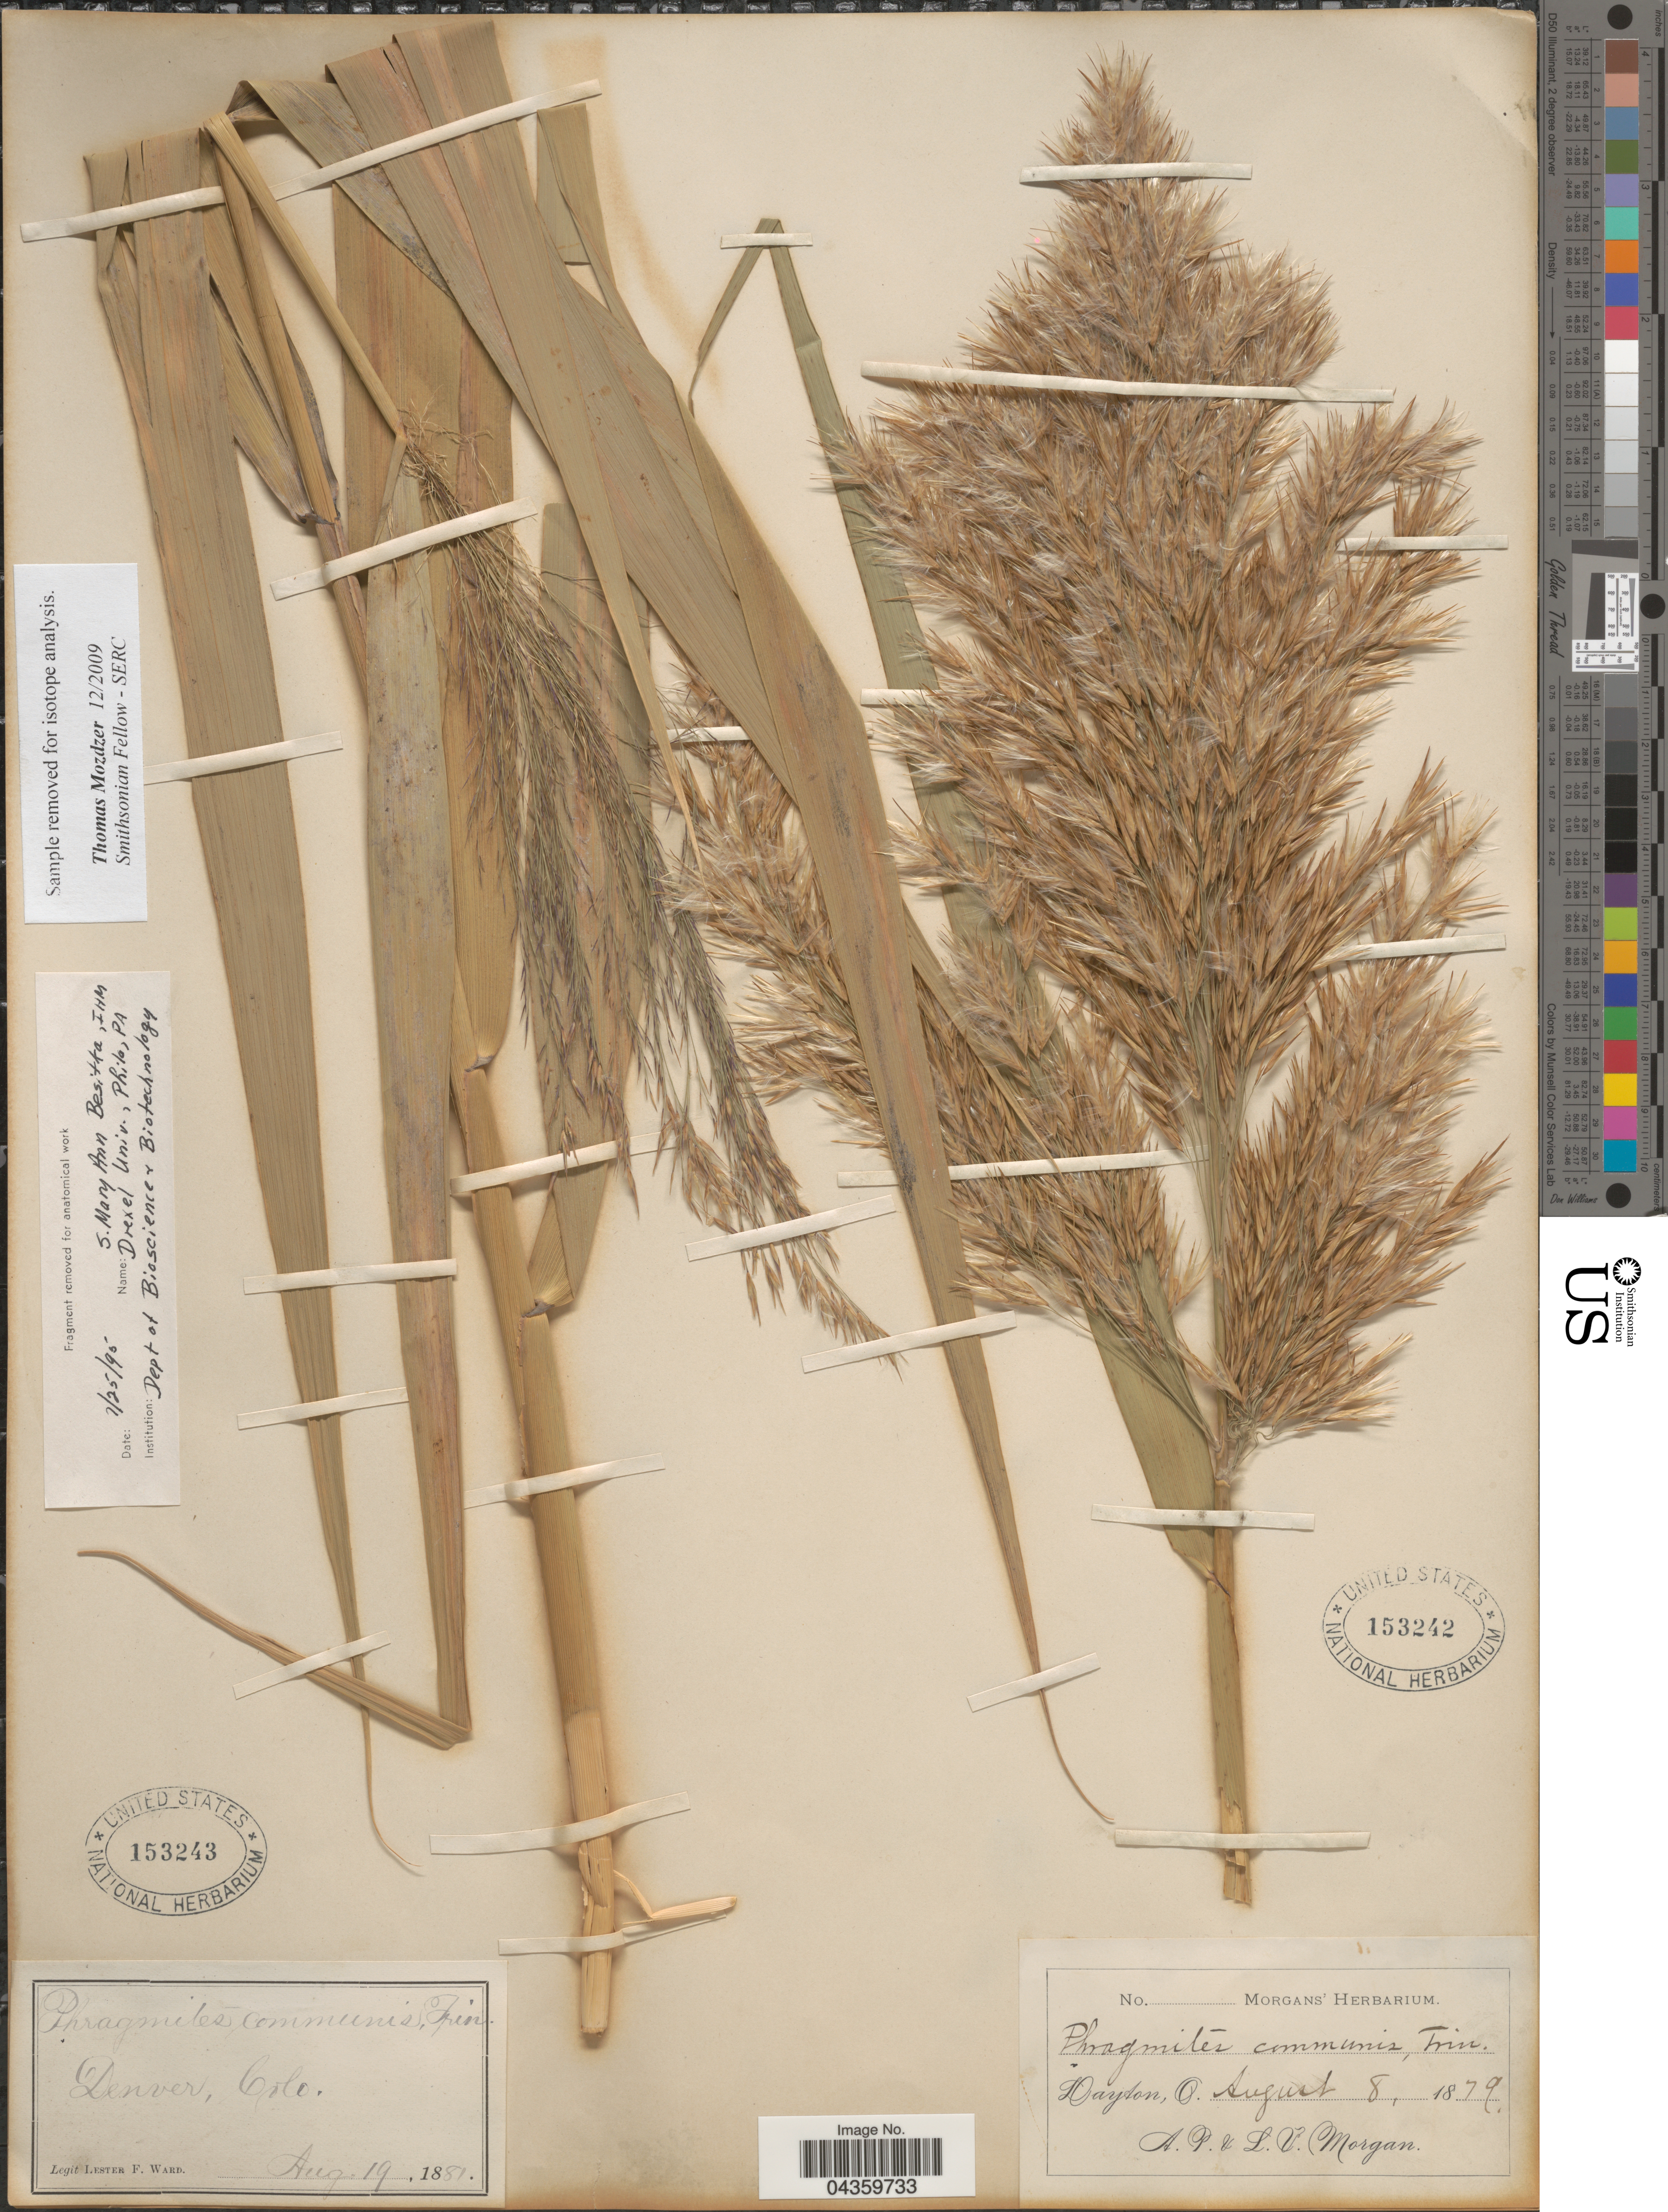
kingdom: Plantae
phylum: Tracheophyta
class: Liliopsida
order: Poales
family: Poaceae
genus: Phragmites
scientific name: Phragmites australis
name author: (Cav.) Trin. ex Steud.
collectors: A. Morgan & L. Morgan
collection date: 1879-08-08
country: United States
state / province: Ohio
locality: Dayton.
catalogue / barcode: US 153242